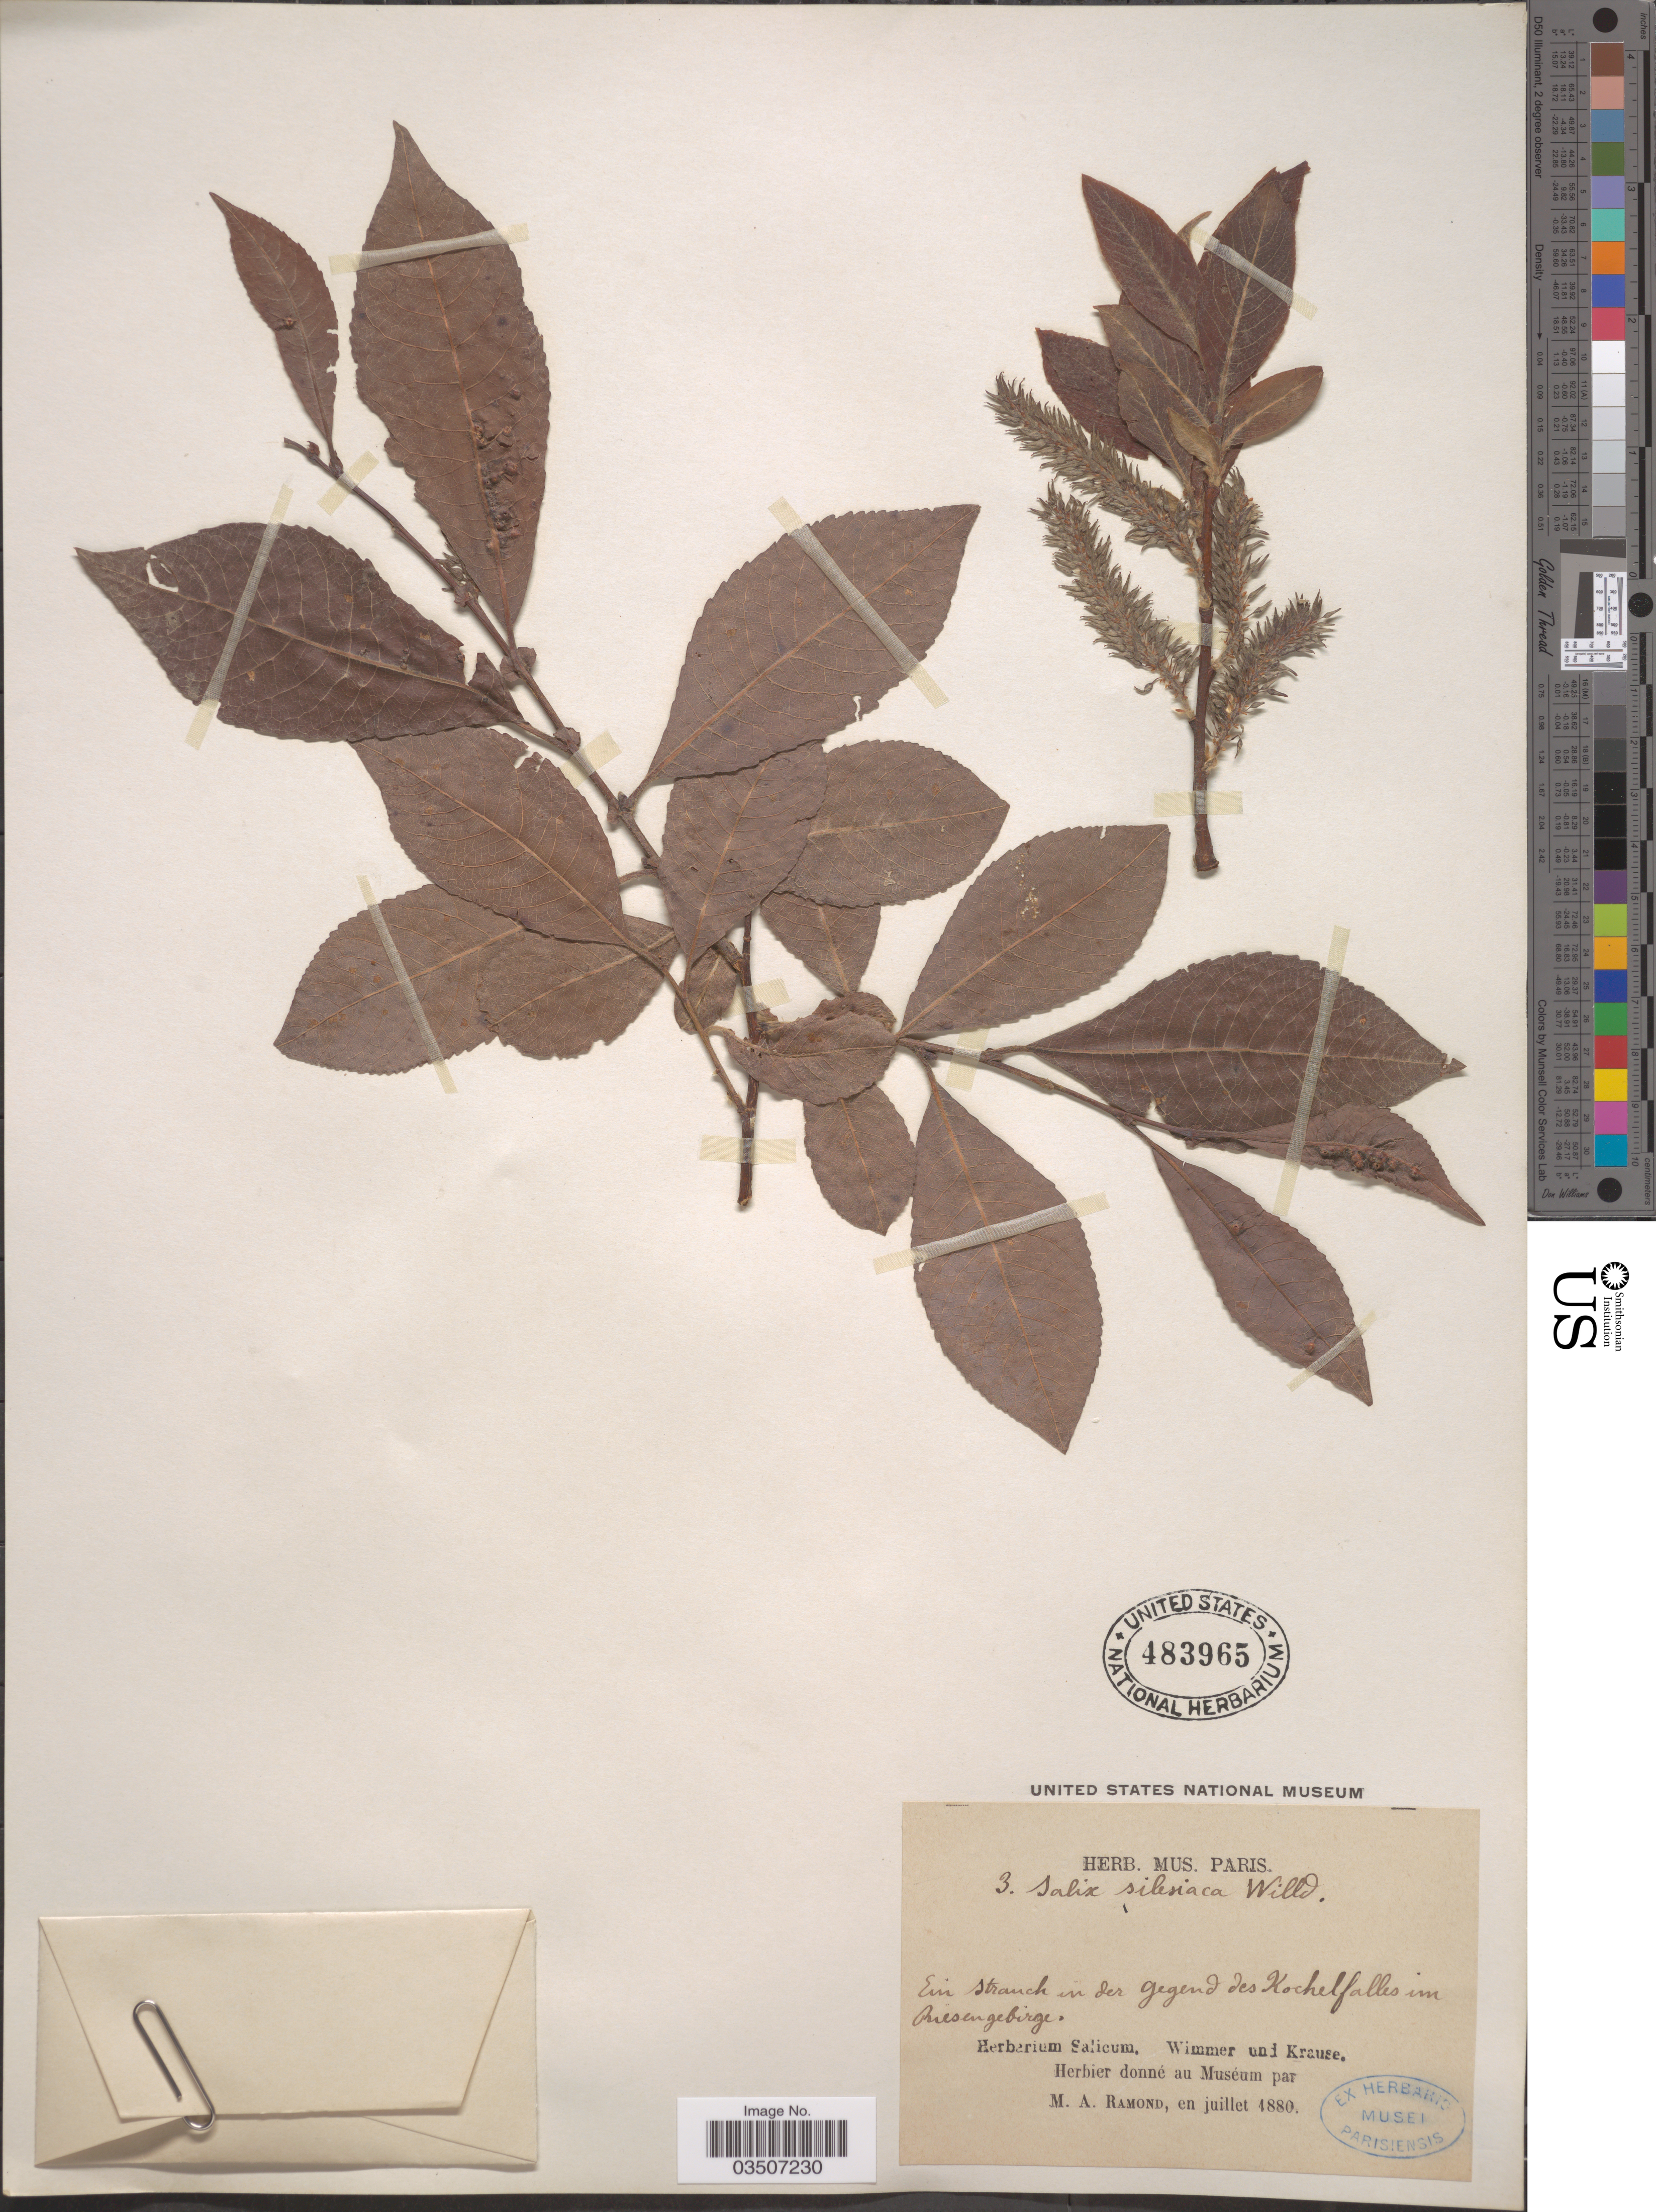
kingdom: Plantae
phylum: Tracheophyta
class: Magnoliopsida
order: Malpighiales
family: Salicaceae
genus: Salix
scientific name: Salix silesiaca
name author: Willd.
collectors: ex herb. Mus. Paris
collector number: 3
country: Poland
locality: Ein strauch in der gegend des Kochelfalles im Riesengebirge.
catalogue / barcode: US 483965